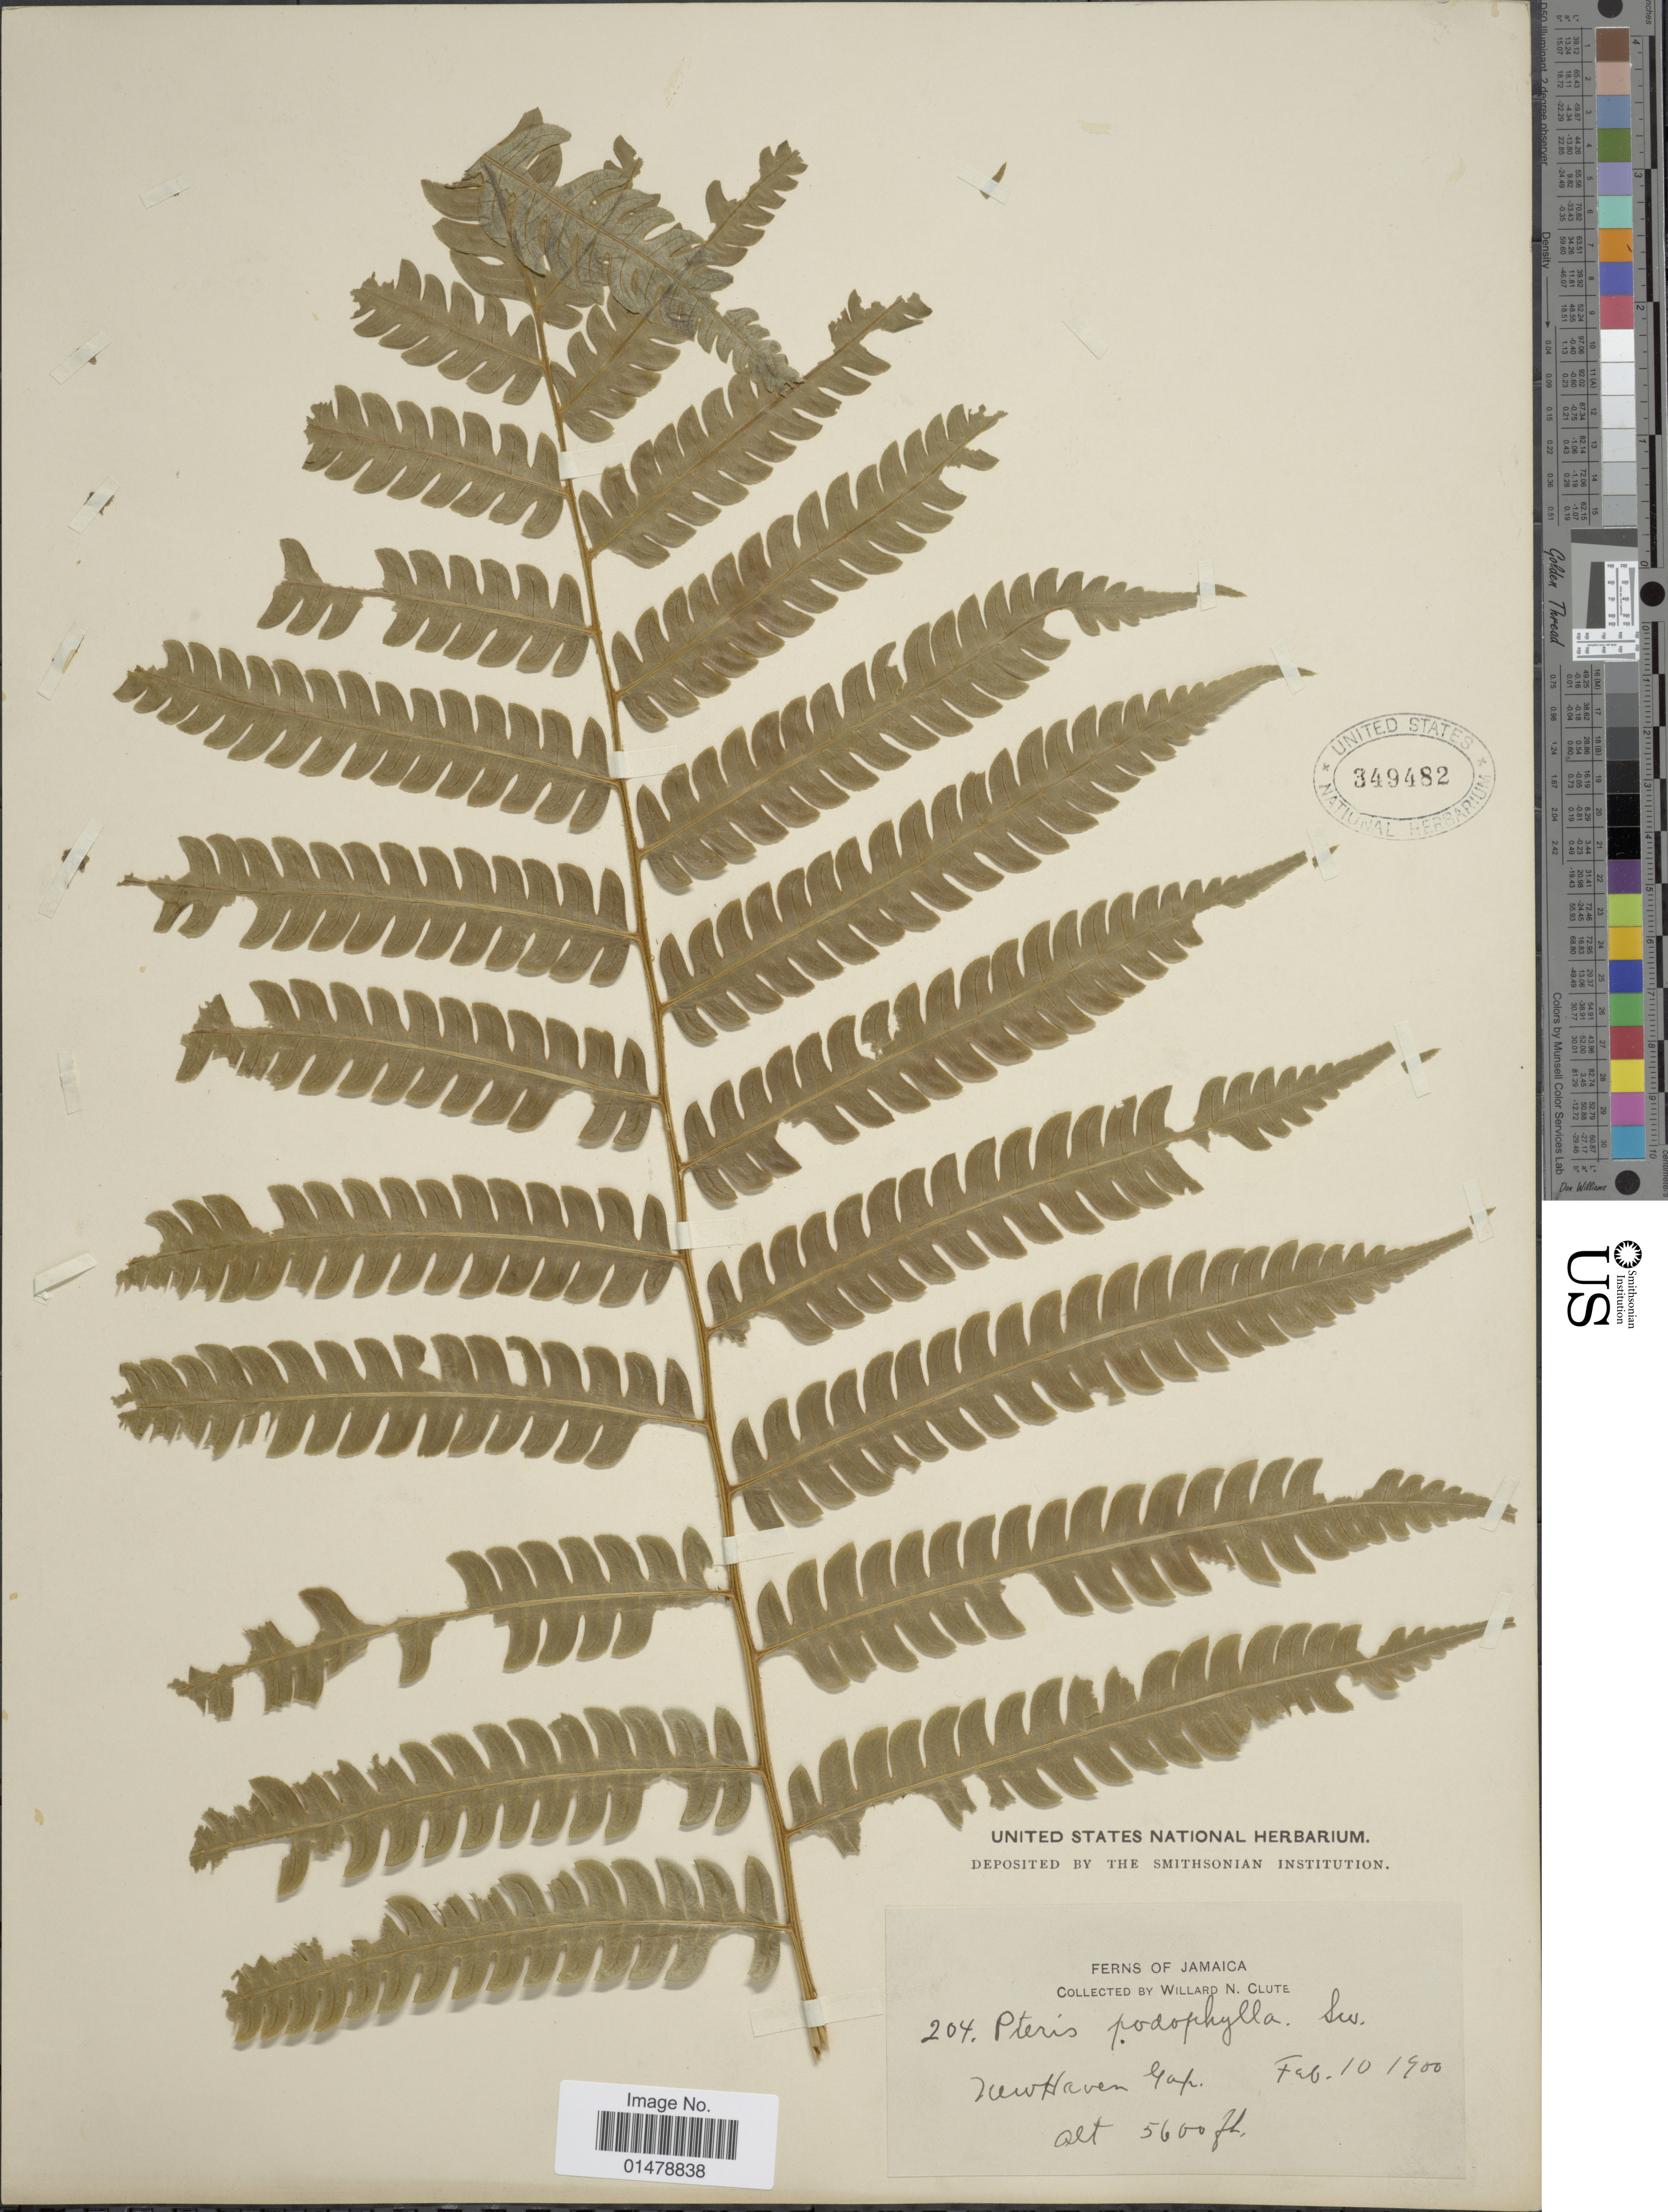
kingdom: Plantae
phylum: Tracheophyta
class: Polypodiopsida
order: Polypodiales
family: Pteridaceae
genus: Pteris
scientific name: Pteris podophylla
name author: Sw.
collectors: W. N. Clute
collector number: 204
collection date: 1900-02-10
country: Jamaica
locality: New Haven Gap.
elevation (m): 1707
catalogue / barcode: US 349482